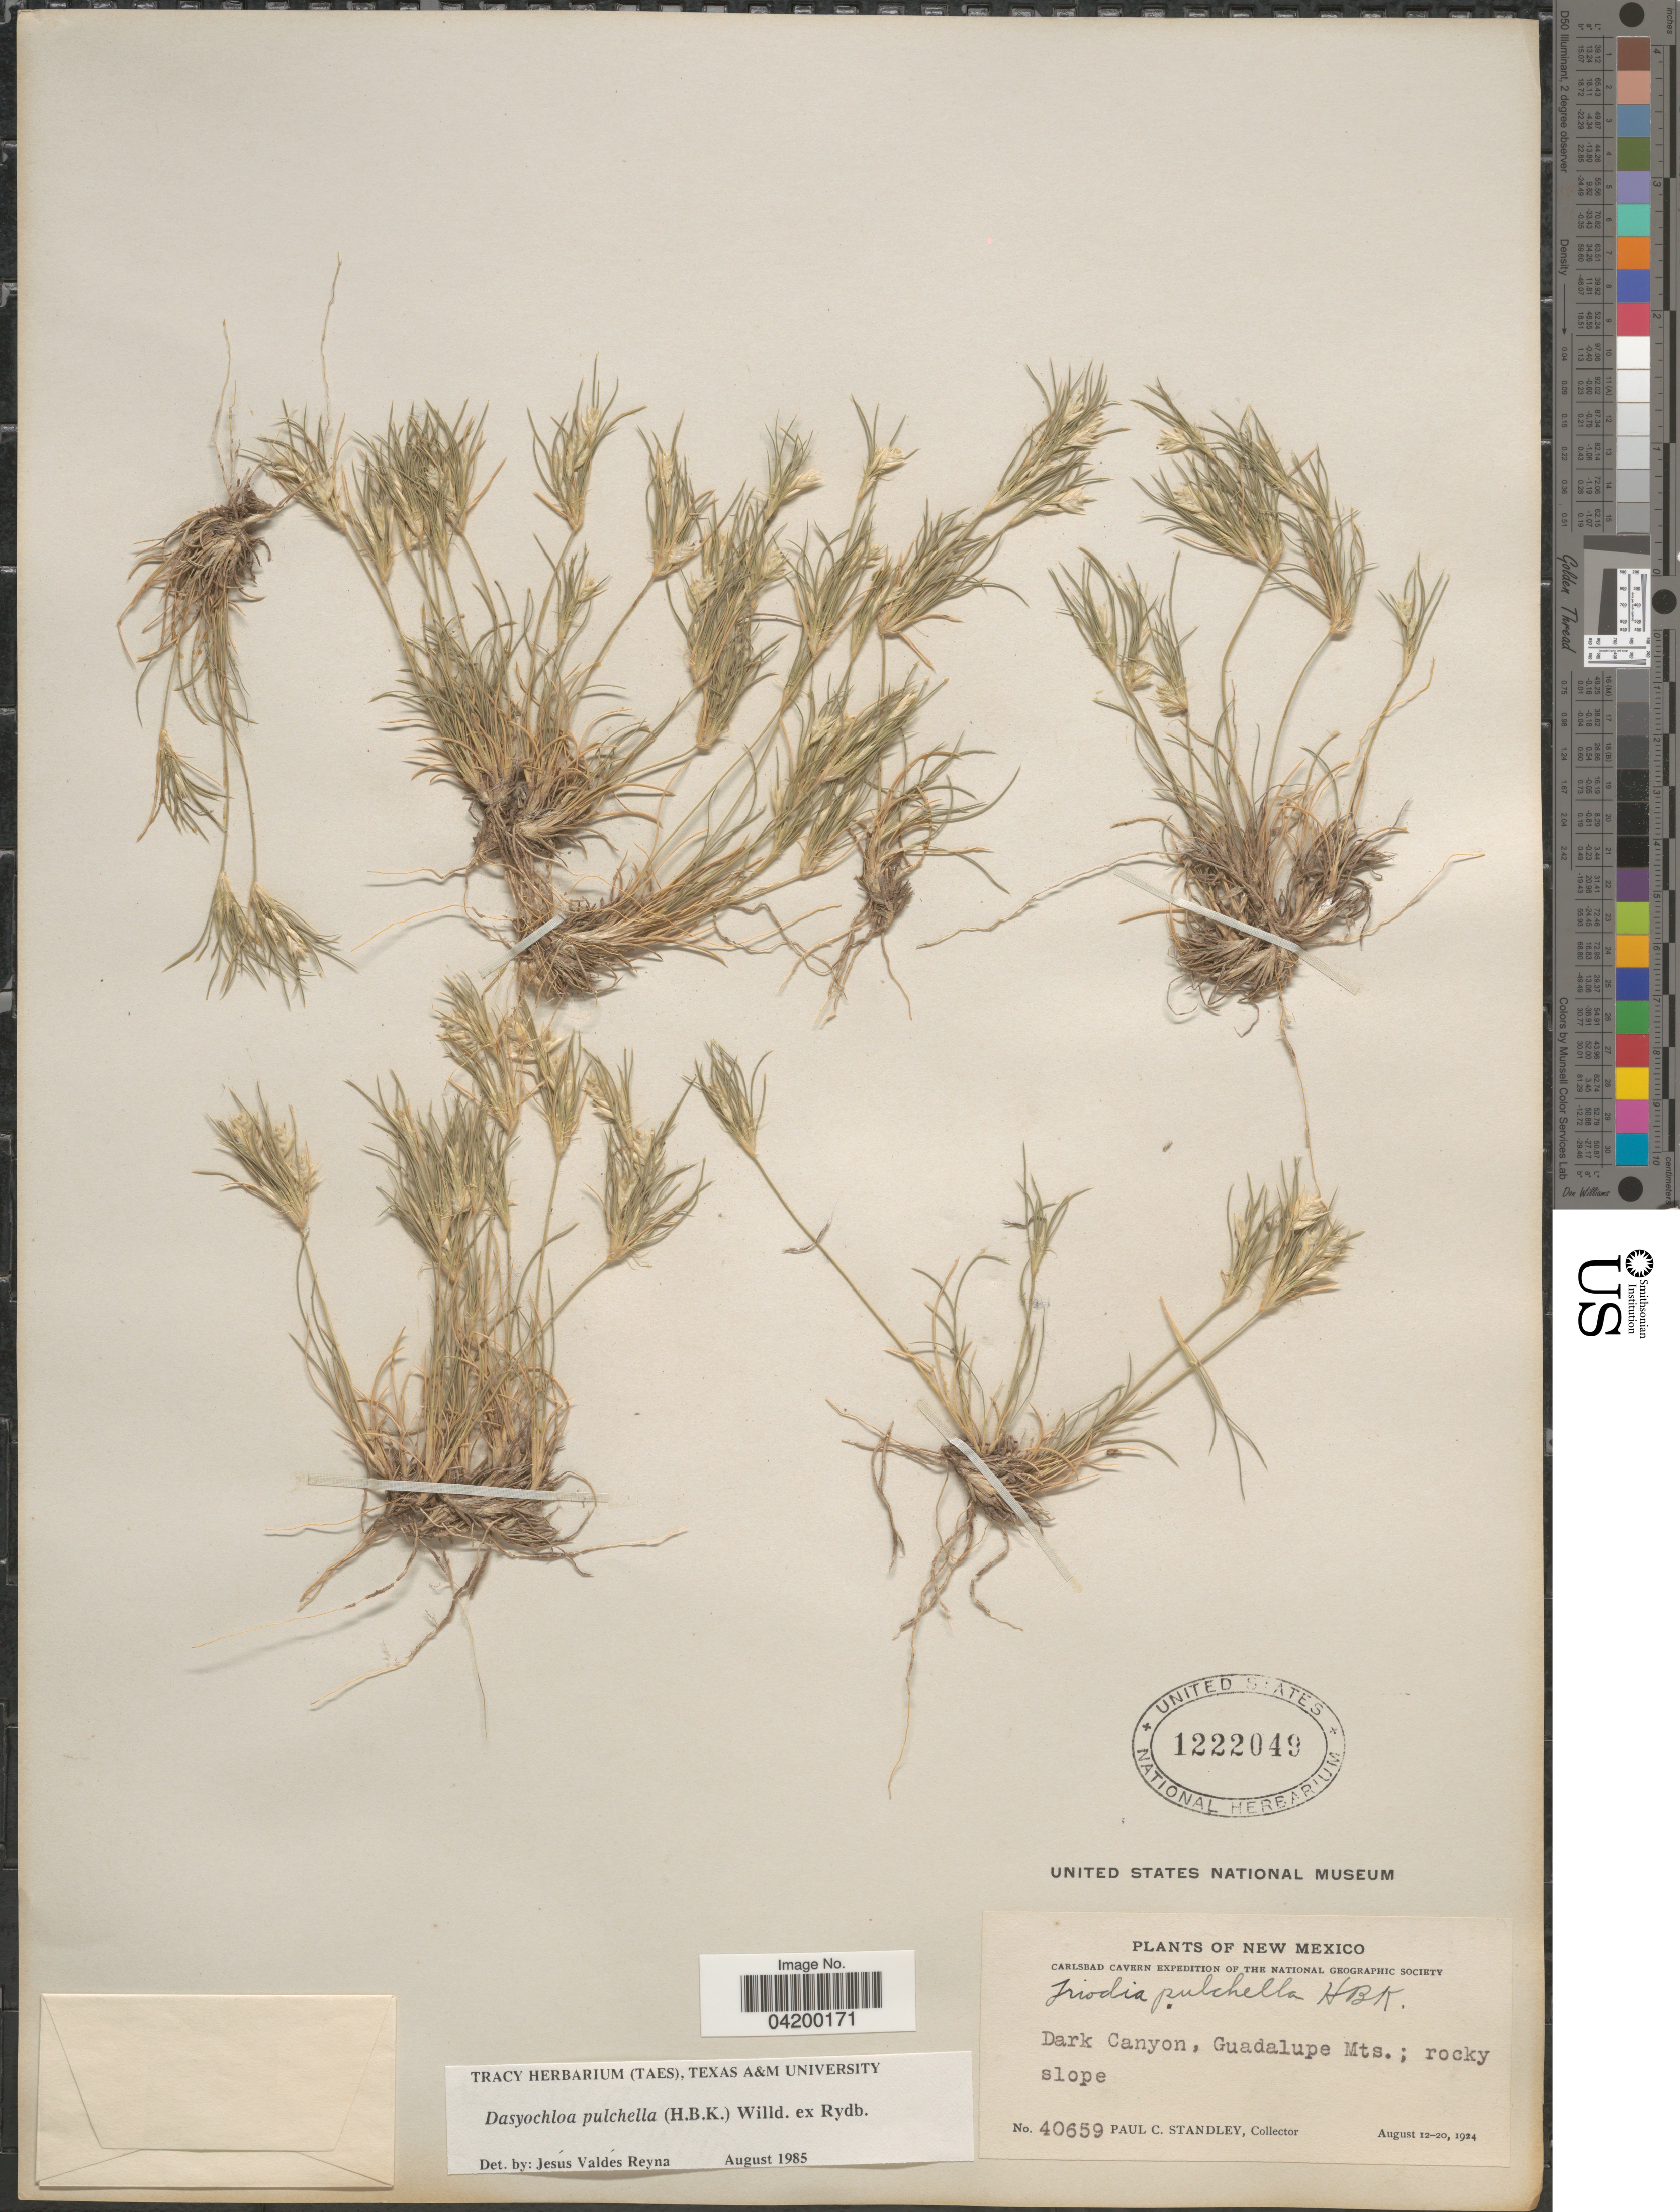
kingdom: Plantae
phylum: Tracheophyta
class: Liliopsida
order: Poales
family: Poaceae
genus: Dasyochloa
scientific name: Dasyochloa pulchella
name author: (Kunth) Willd. ex Rydb.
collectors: P. C. Standley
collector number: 40659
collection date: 1924-08-12/1924-08-20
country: United States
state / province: New Mexico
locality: Carlsbad Cavern Expedition of the National Geographic Society. Dark Canyon, Guadalupe Mts.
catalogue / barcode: US 1222049